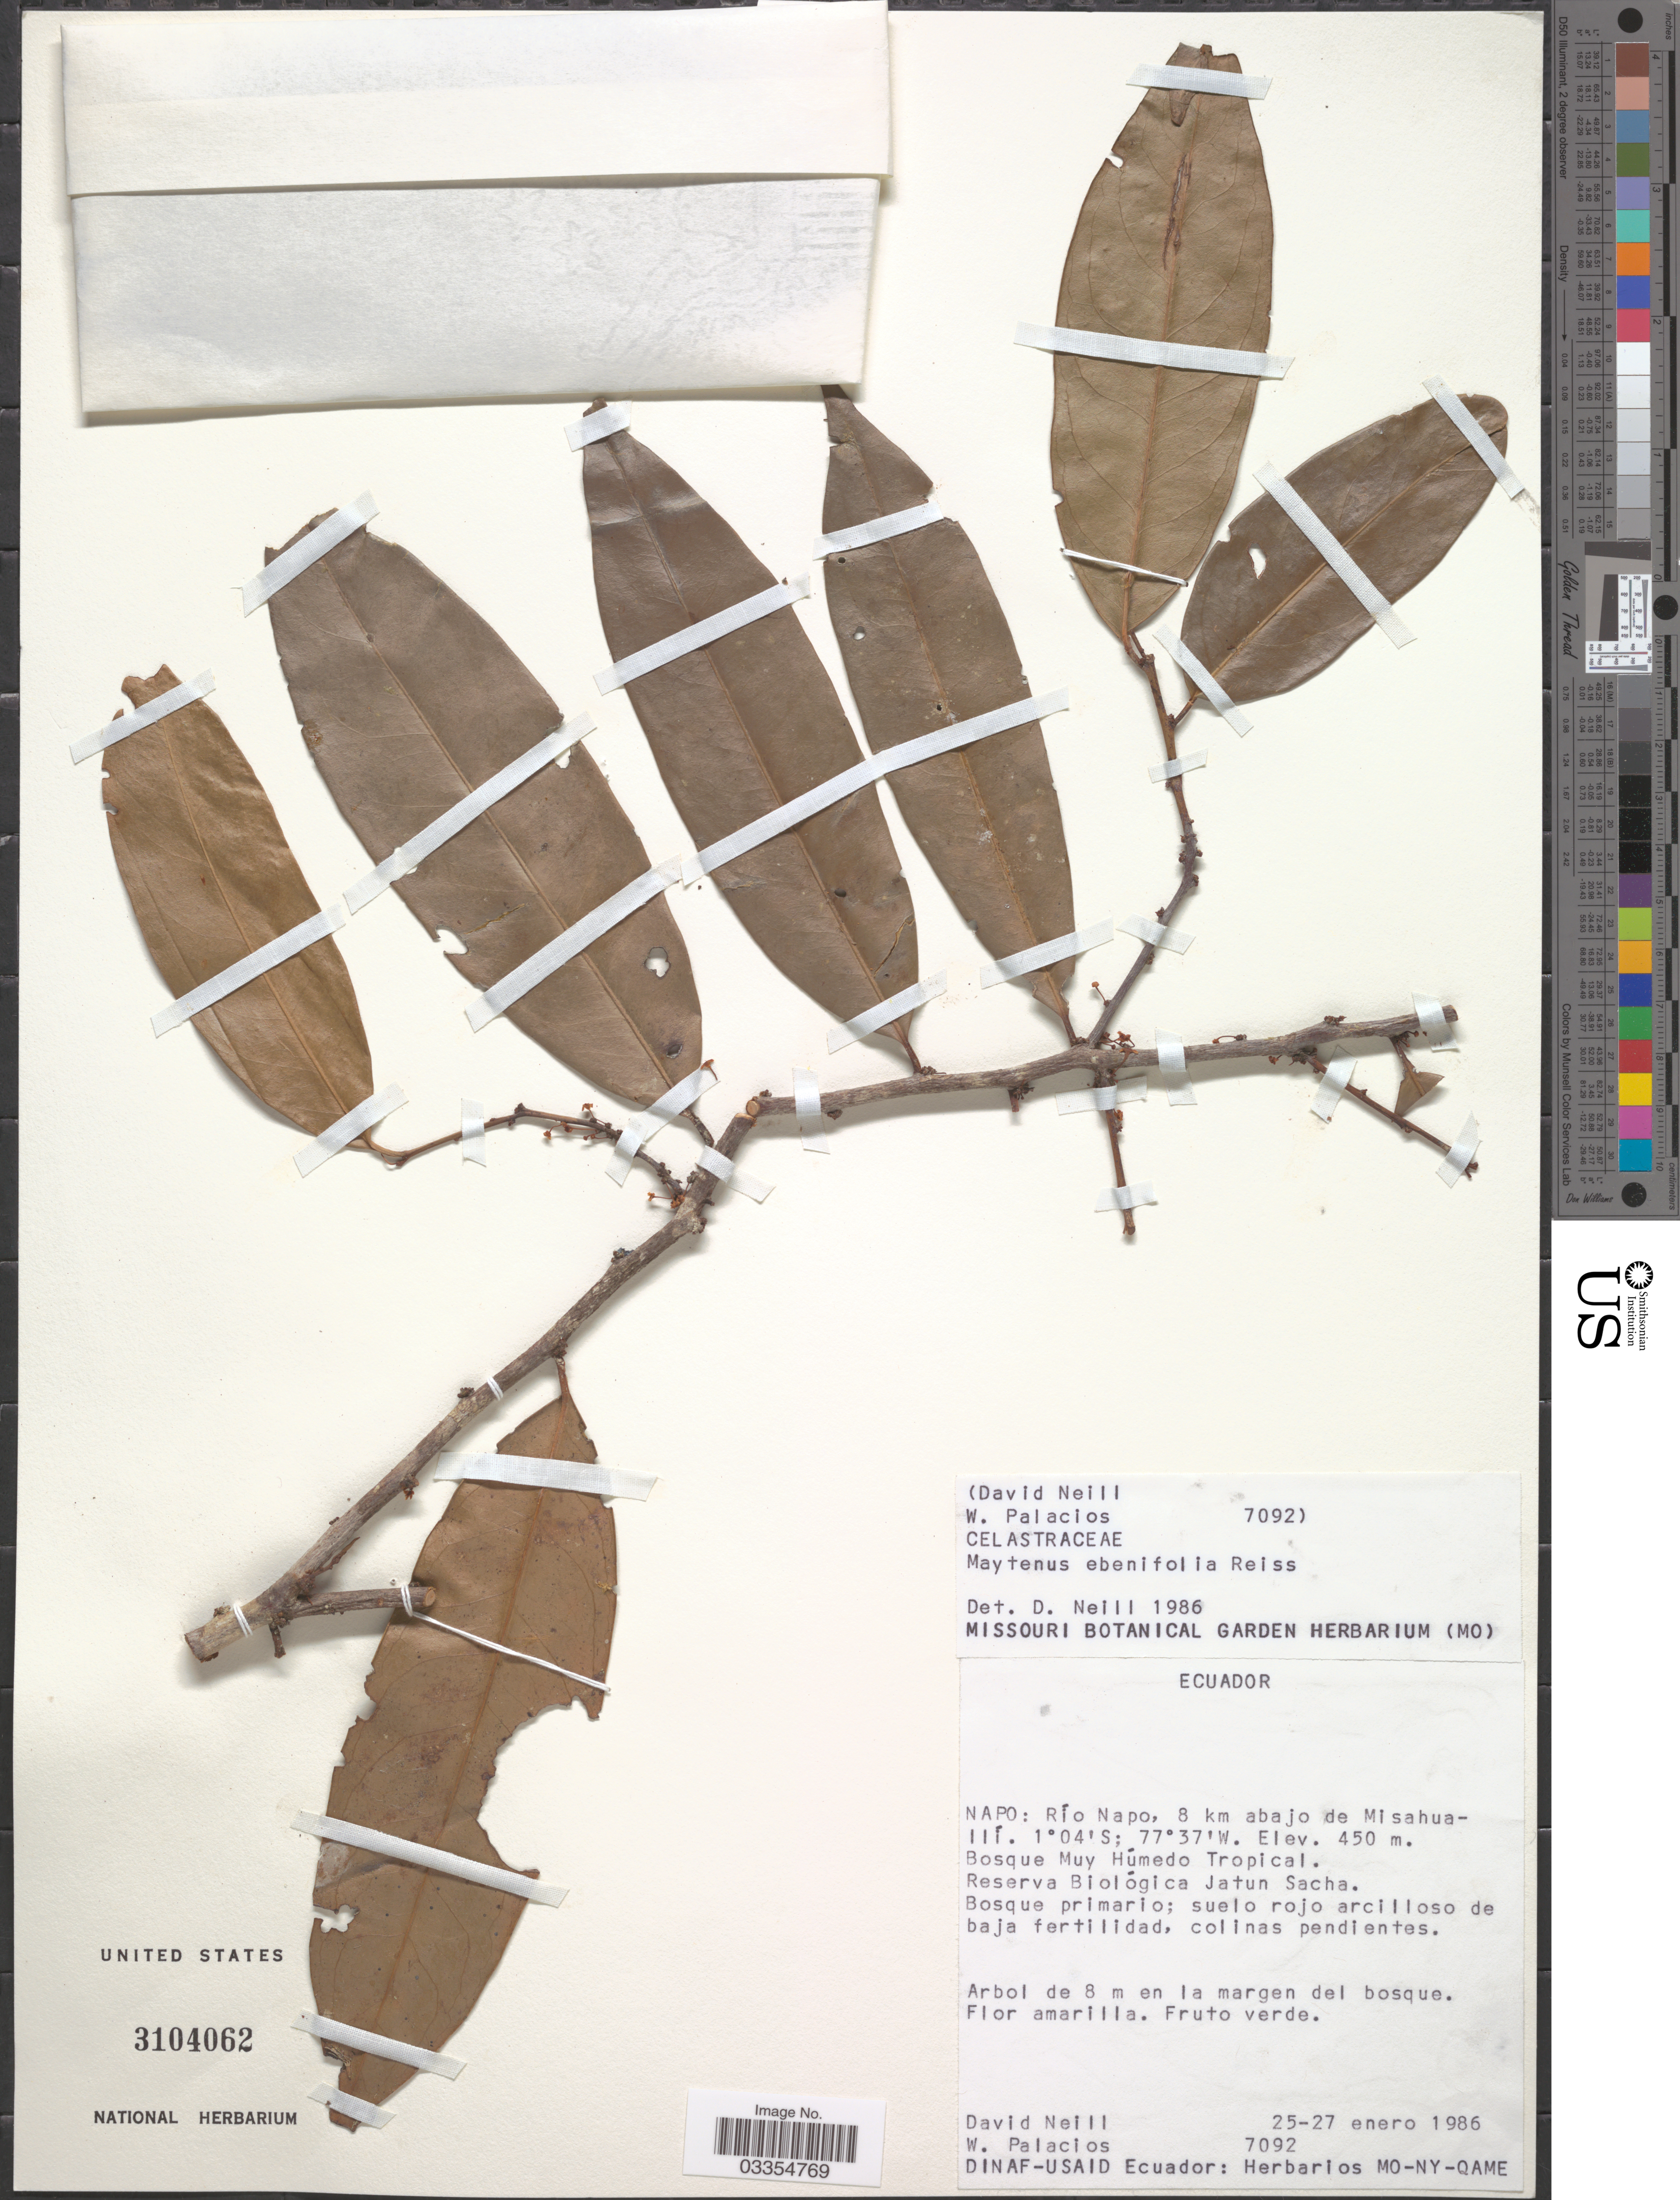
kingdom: Plantae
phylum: Tracheophyta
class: Magnoliopsida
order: Celastrales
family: Celastraceae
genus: Maytenus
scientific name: Maytenus ebenifolia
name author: Reissek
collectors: D. Neill & W. Palacios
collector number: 7092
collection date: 1986-01-25/1986-01-27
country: Ecuador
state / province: Napo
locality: Río Napo, 8 km abajo de Misahuallí. Bosque Muy Húmedo Tropical. Reserva Biológica Jatun Sacha.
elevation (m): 450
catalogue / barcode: US 3104062